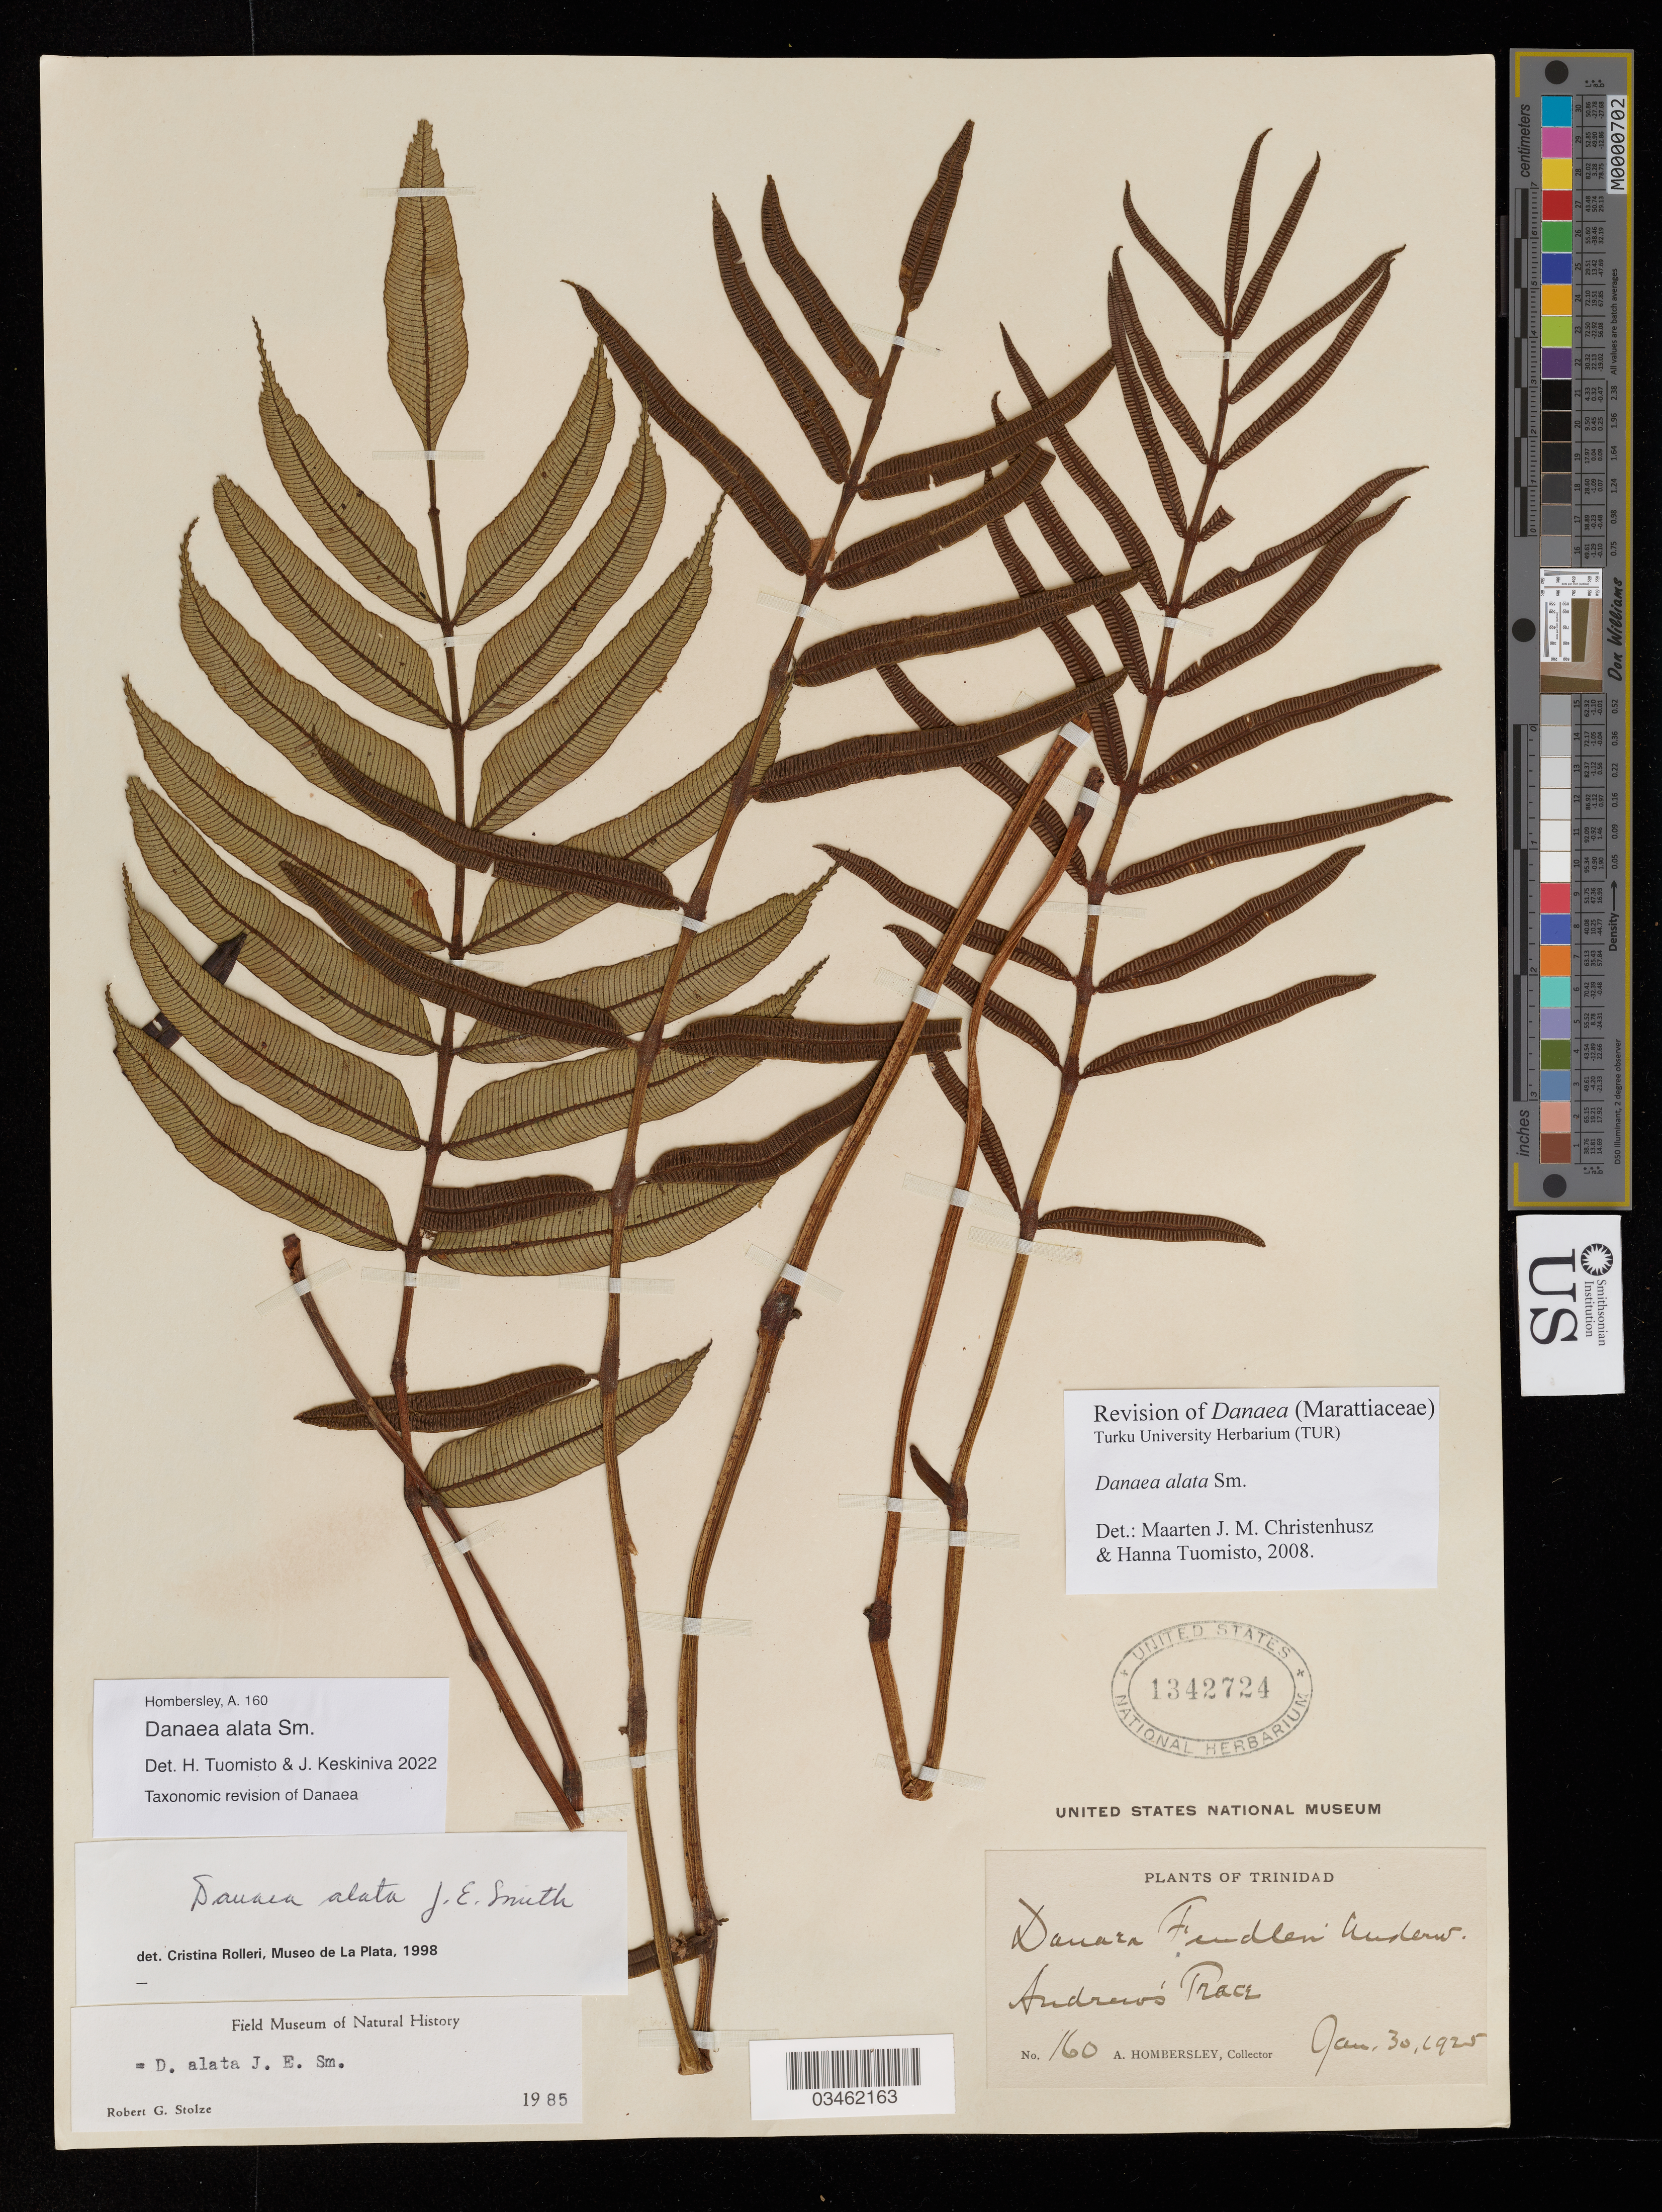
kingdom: Plantae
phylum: Tracheophyta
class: Polypodiopsida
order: Marattiales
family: Marattiaceae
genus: Danaea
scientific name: Danaea alata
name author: Sm.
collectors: A. Hombersley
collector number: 160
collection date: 1925-01-30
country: Trinidad and Tobago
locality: Trinidad. Andreros Trace.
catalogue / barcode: US 1342724